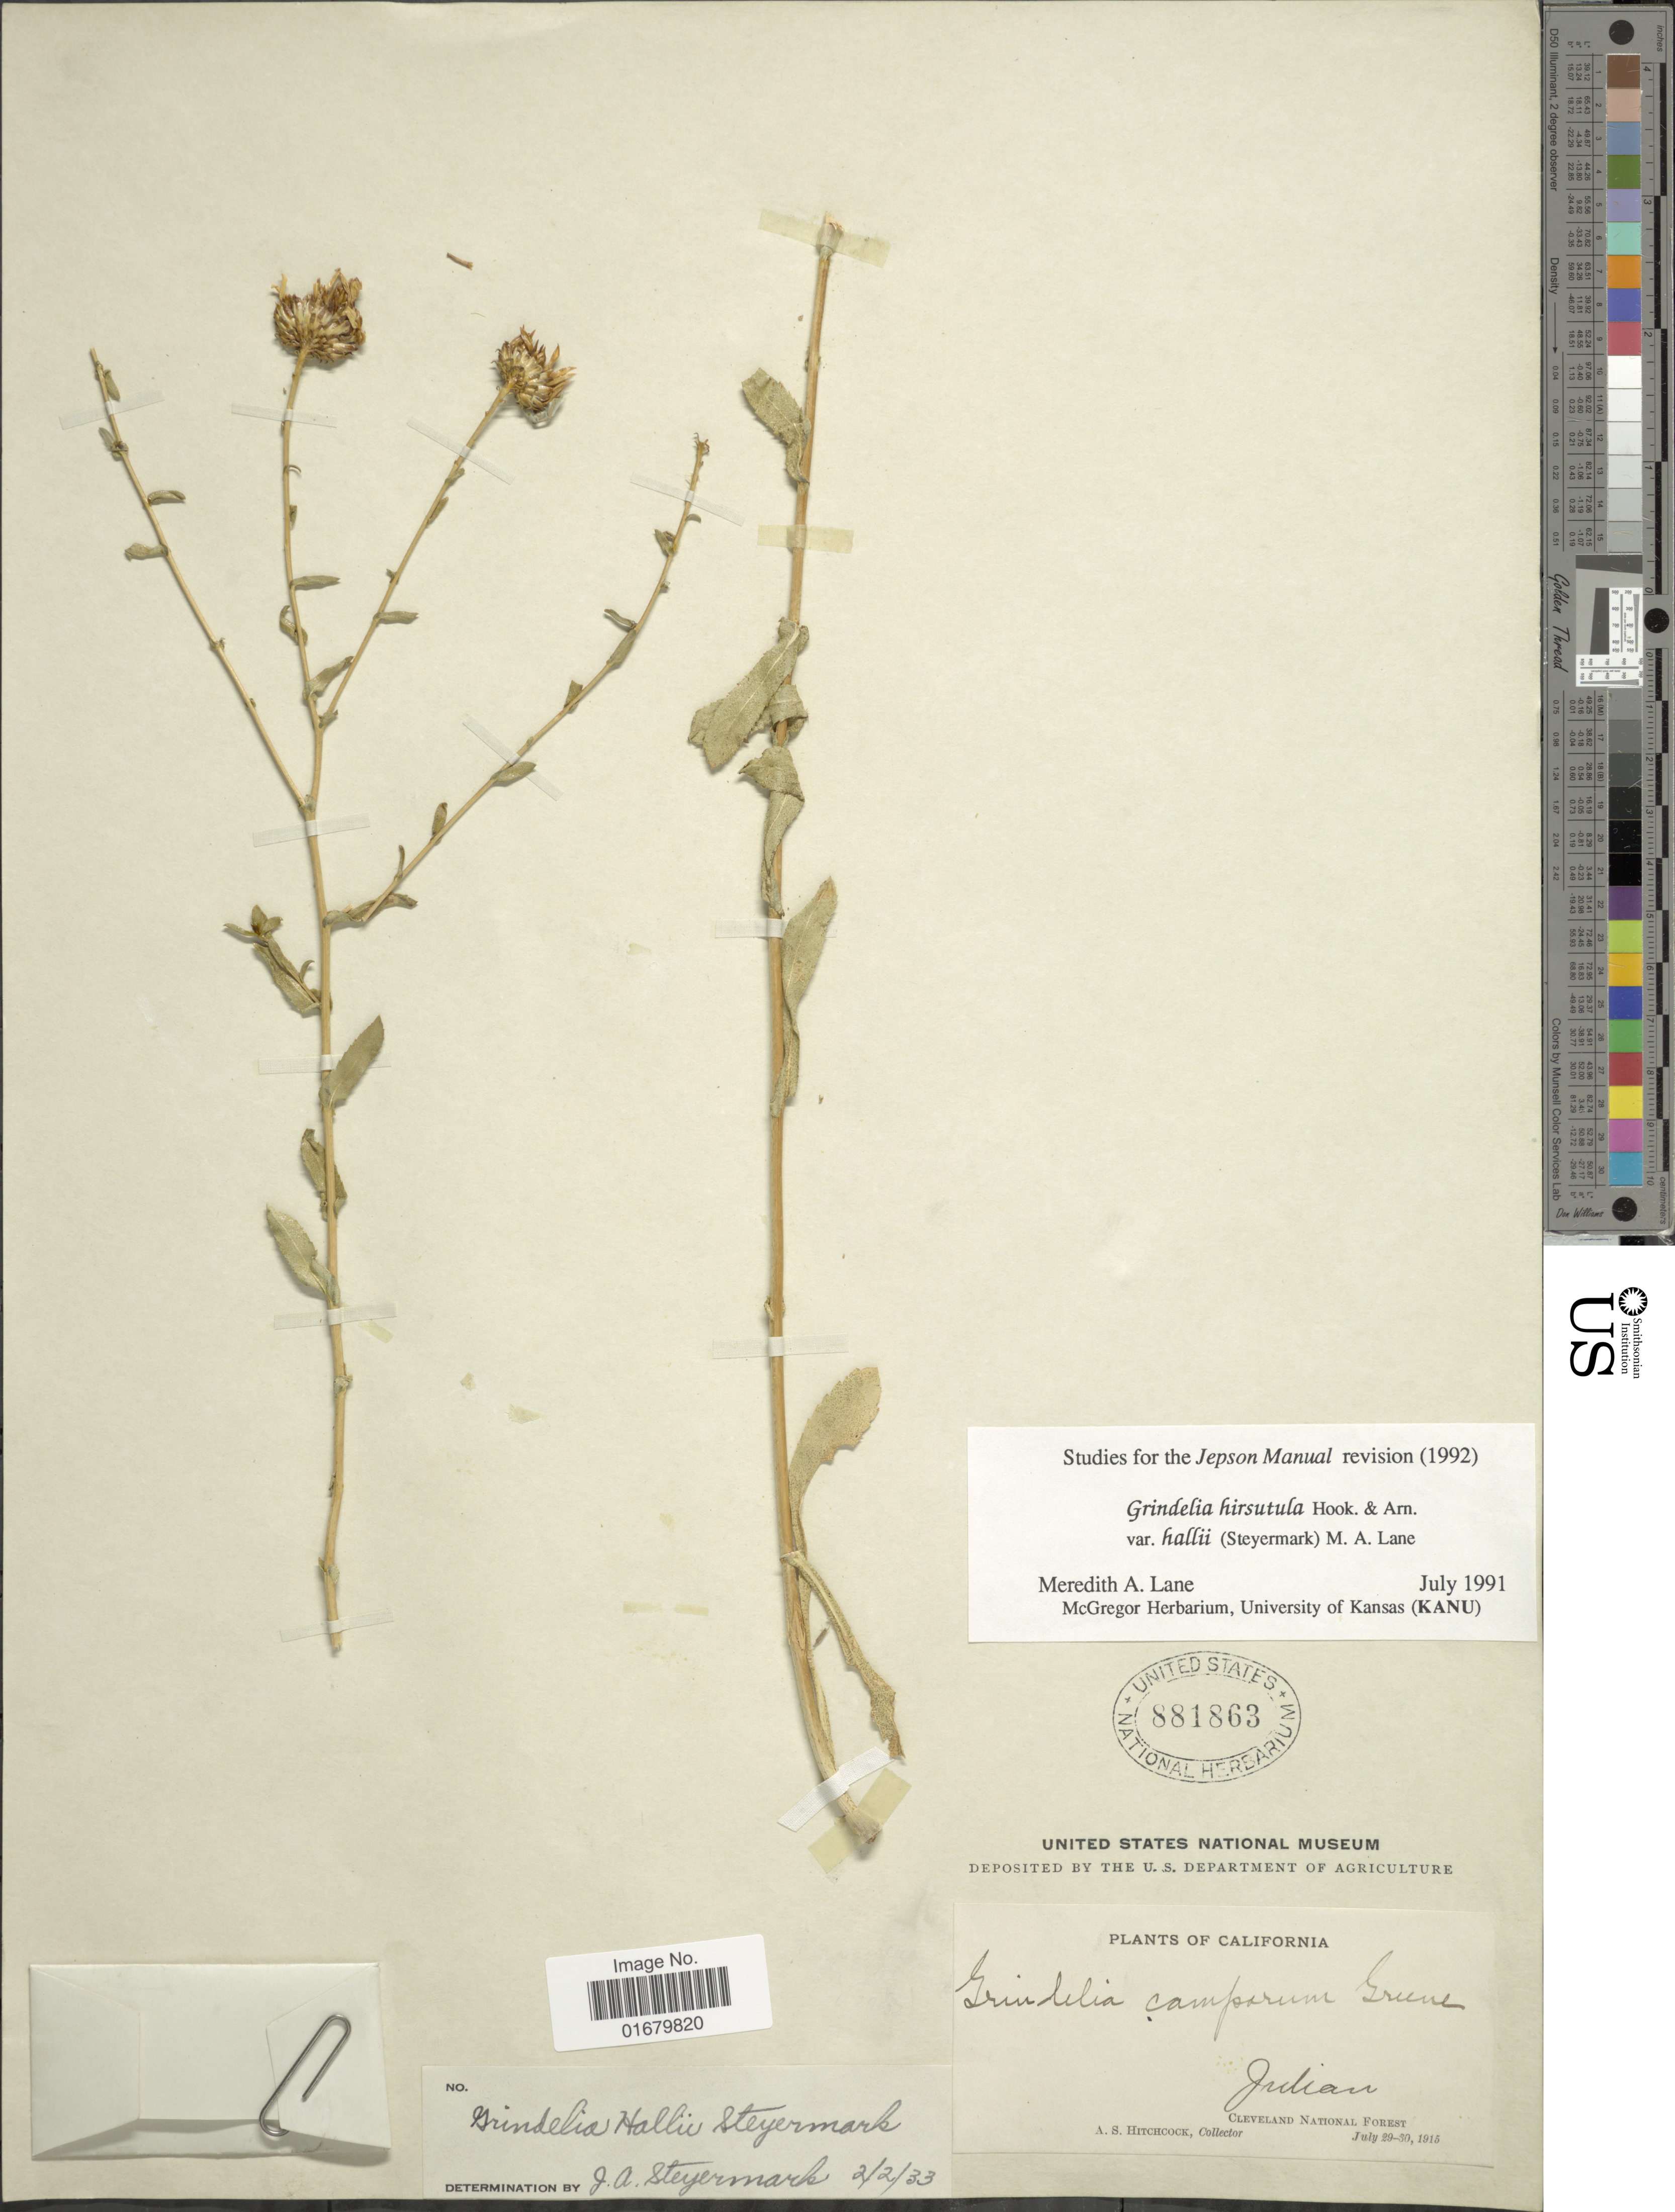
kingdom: Plantae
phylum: Tracheophyta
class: Magnoliopsida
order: Asterales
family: Asteraceae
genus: Grindelia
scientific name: Grindelia hirsutula var. halli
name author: (Steyerm. ex Steyerm.) M.A. Lane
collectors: A. S. Hitchcock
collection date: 1915-07-29/1915-07-30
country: United States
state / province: California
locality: Julian. Cleveland National Forest.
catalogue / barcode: US 881863